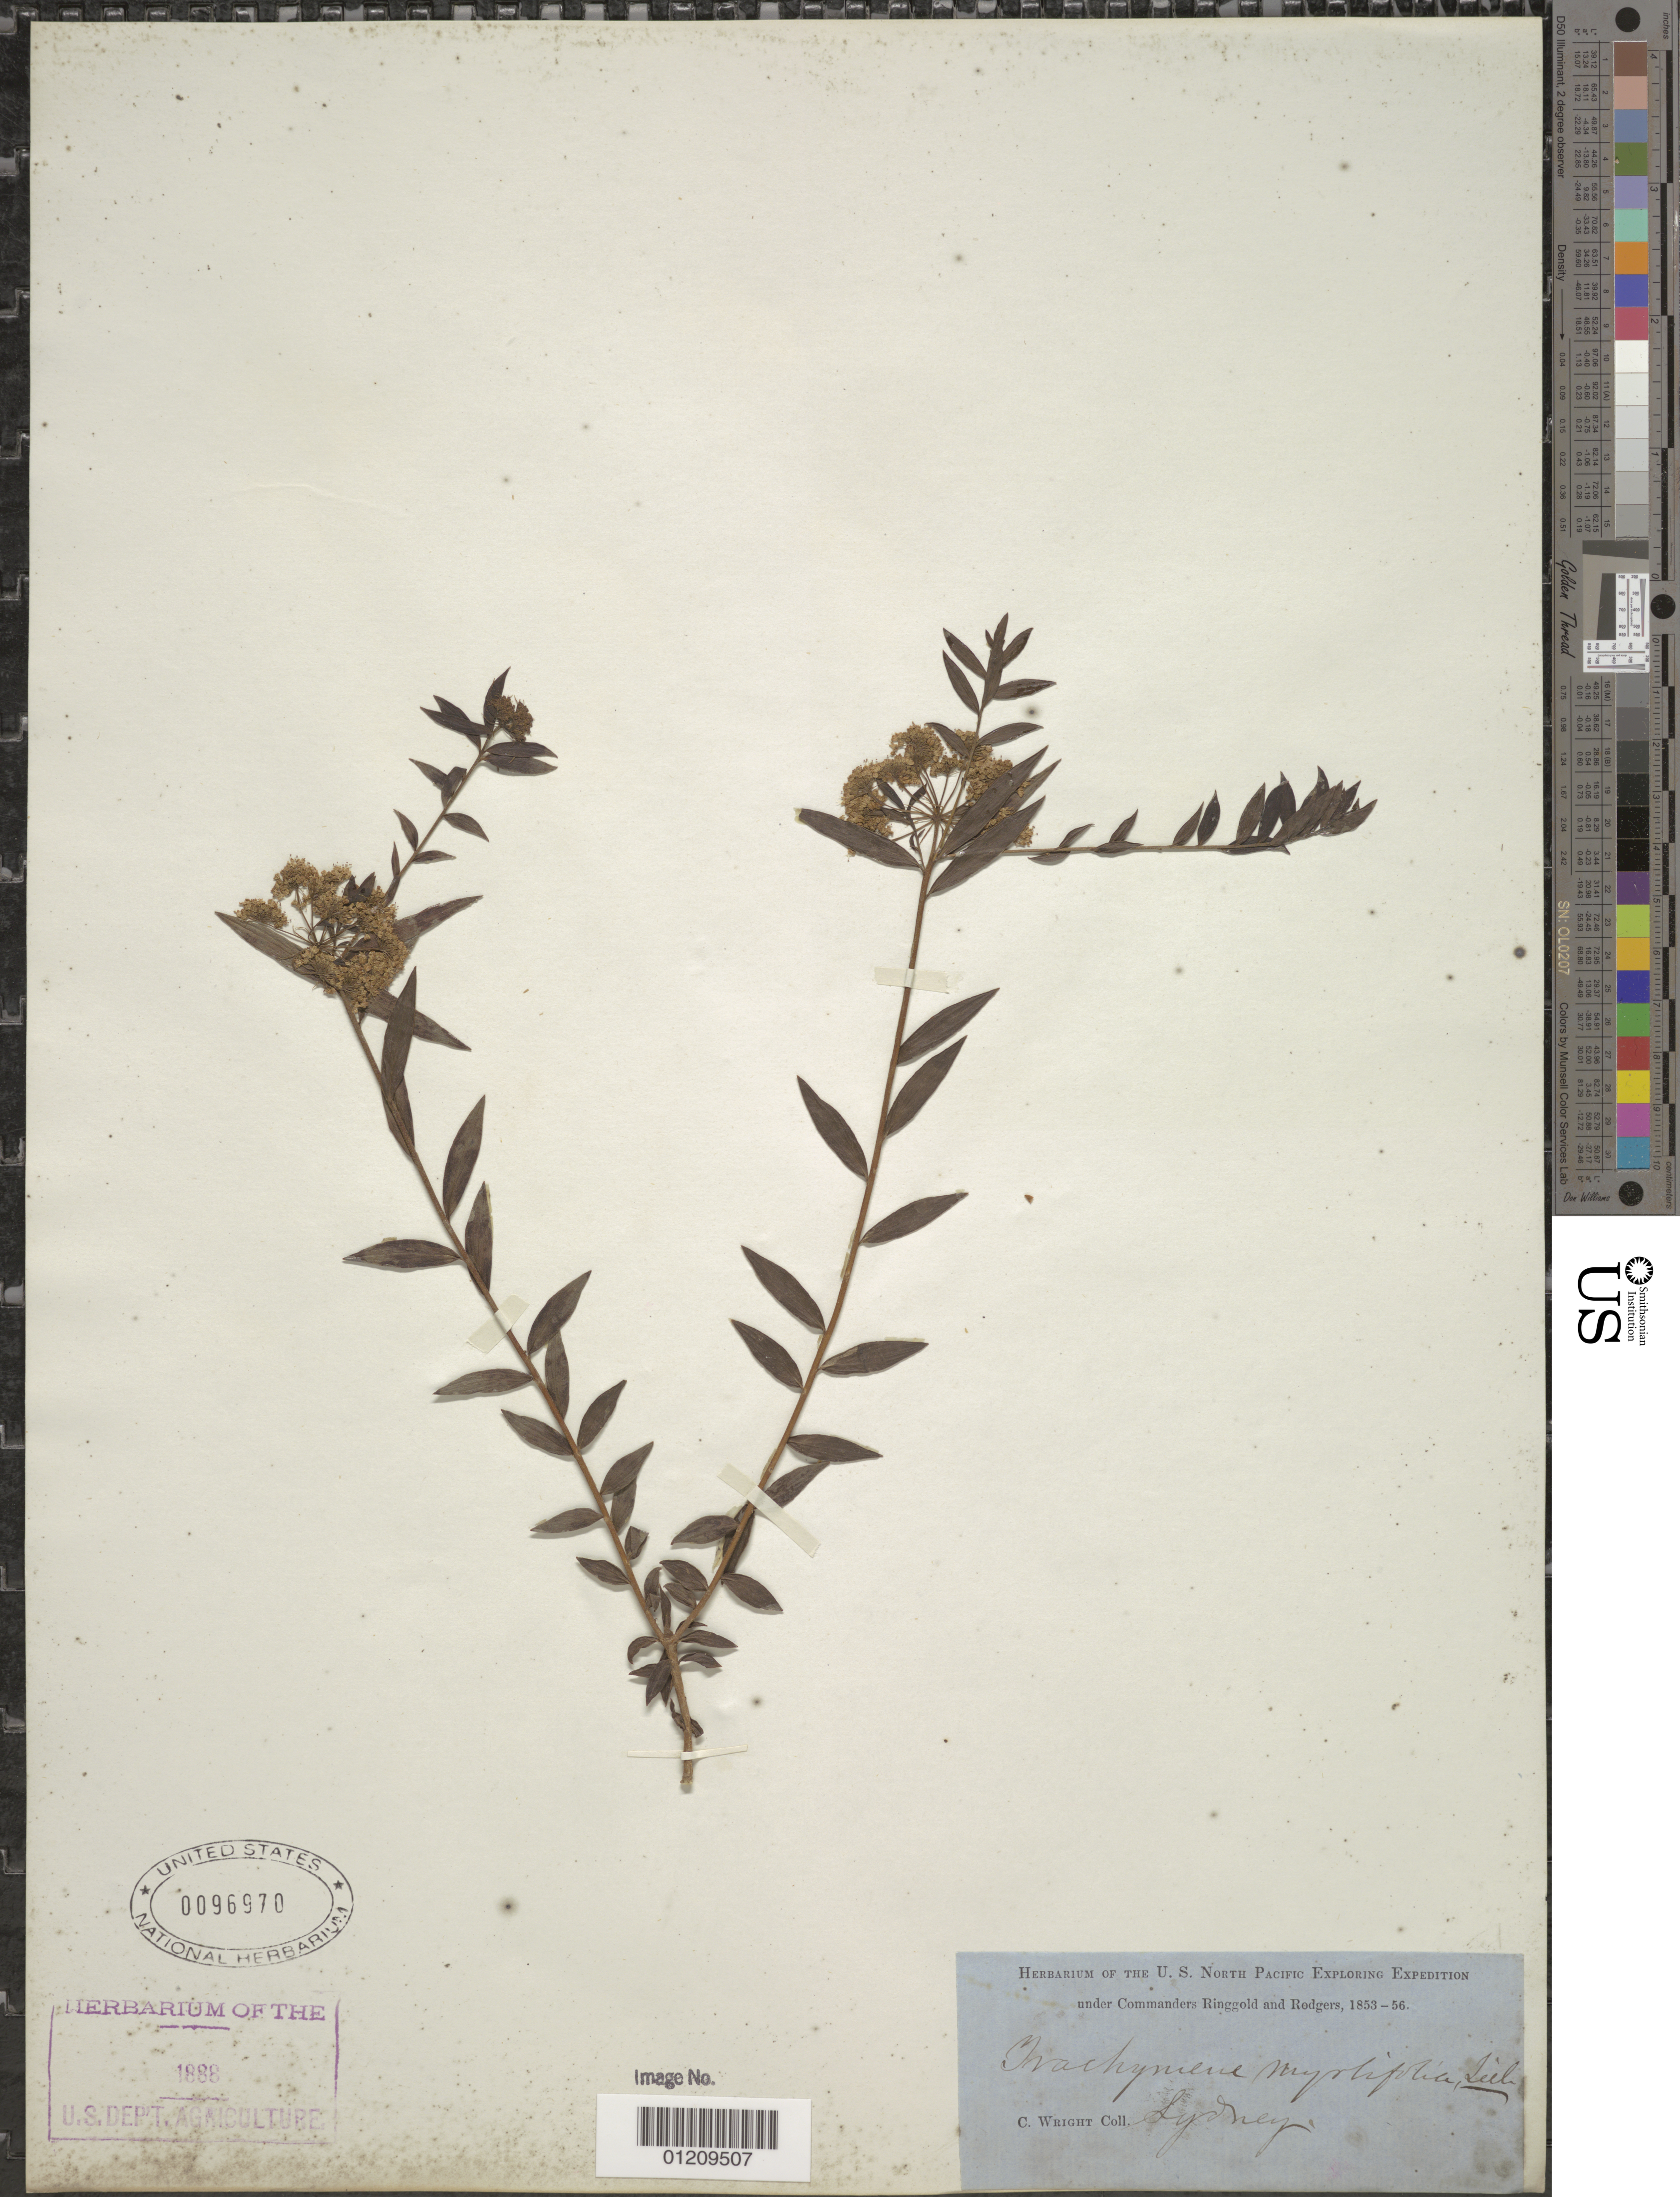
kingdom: Plantae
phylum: Tracheophyta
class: Magnoliopsida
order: Apiales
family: Araliaceae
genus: Trachymene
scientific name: Trachymene myrtifolia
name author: Sieber ex DC.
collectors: C. Wright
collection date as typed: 1853 to -- -- 1856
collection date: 1853/1856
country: Australia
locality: Sydney.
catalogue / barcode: US 96970